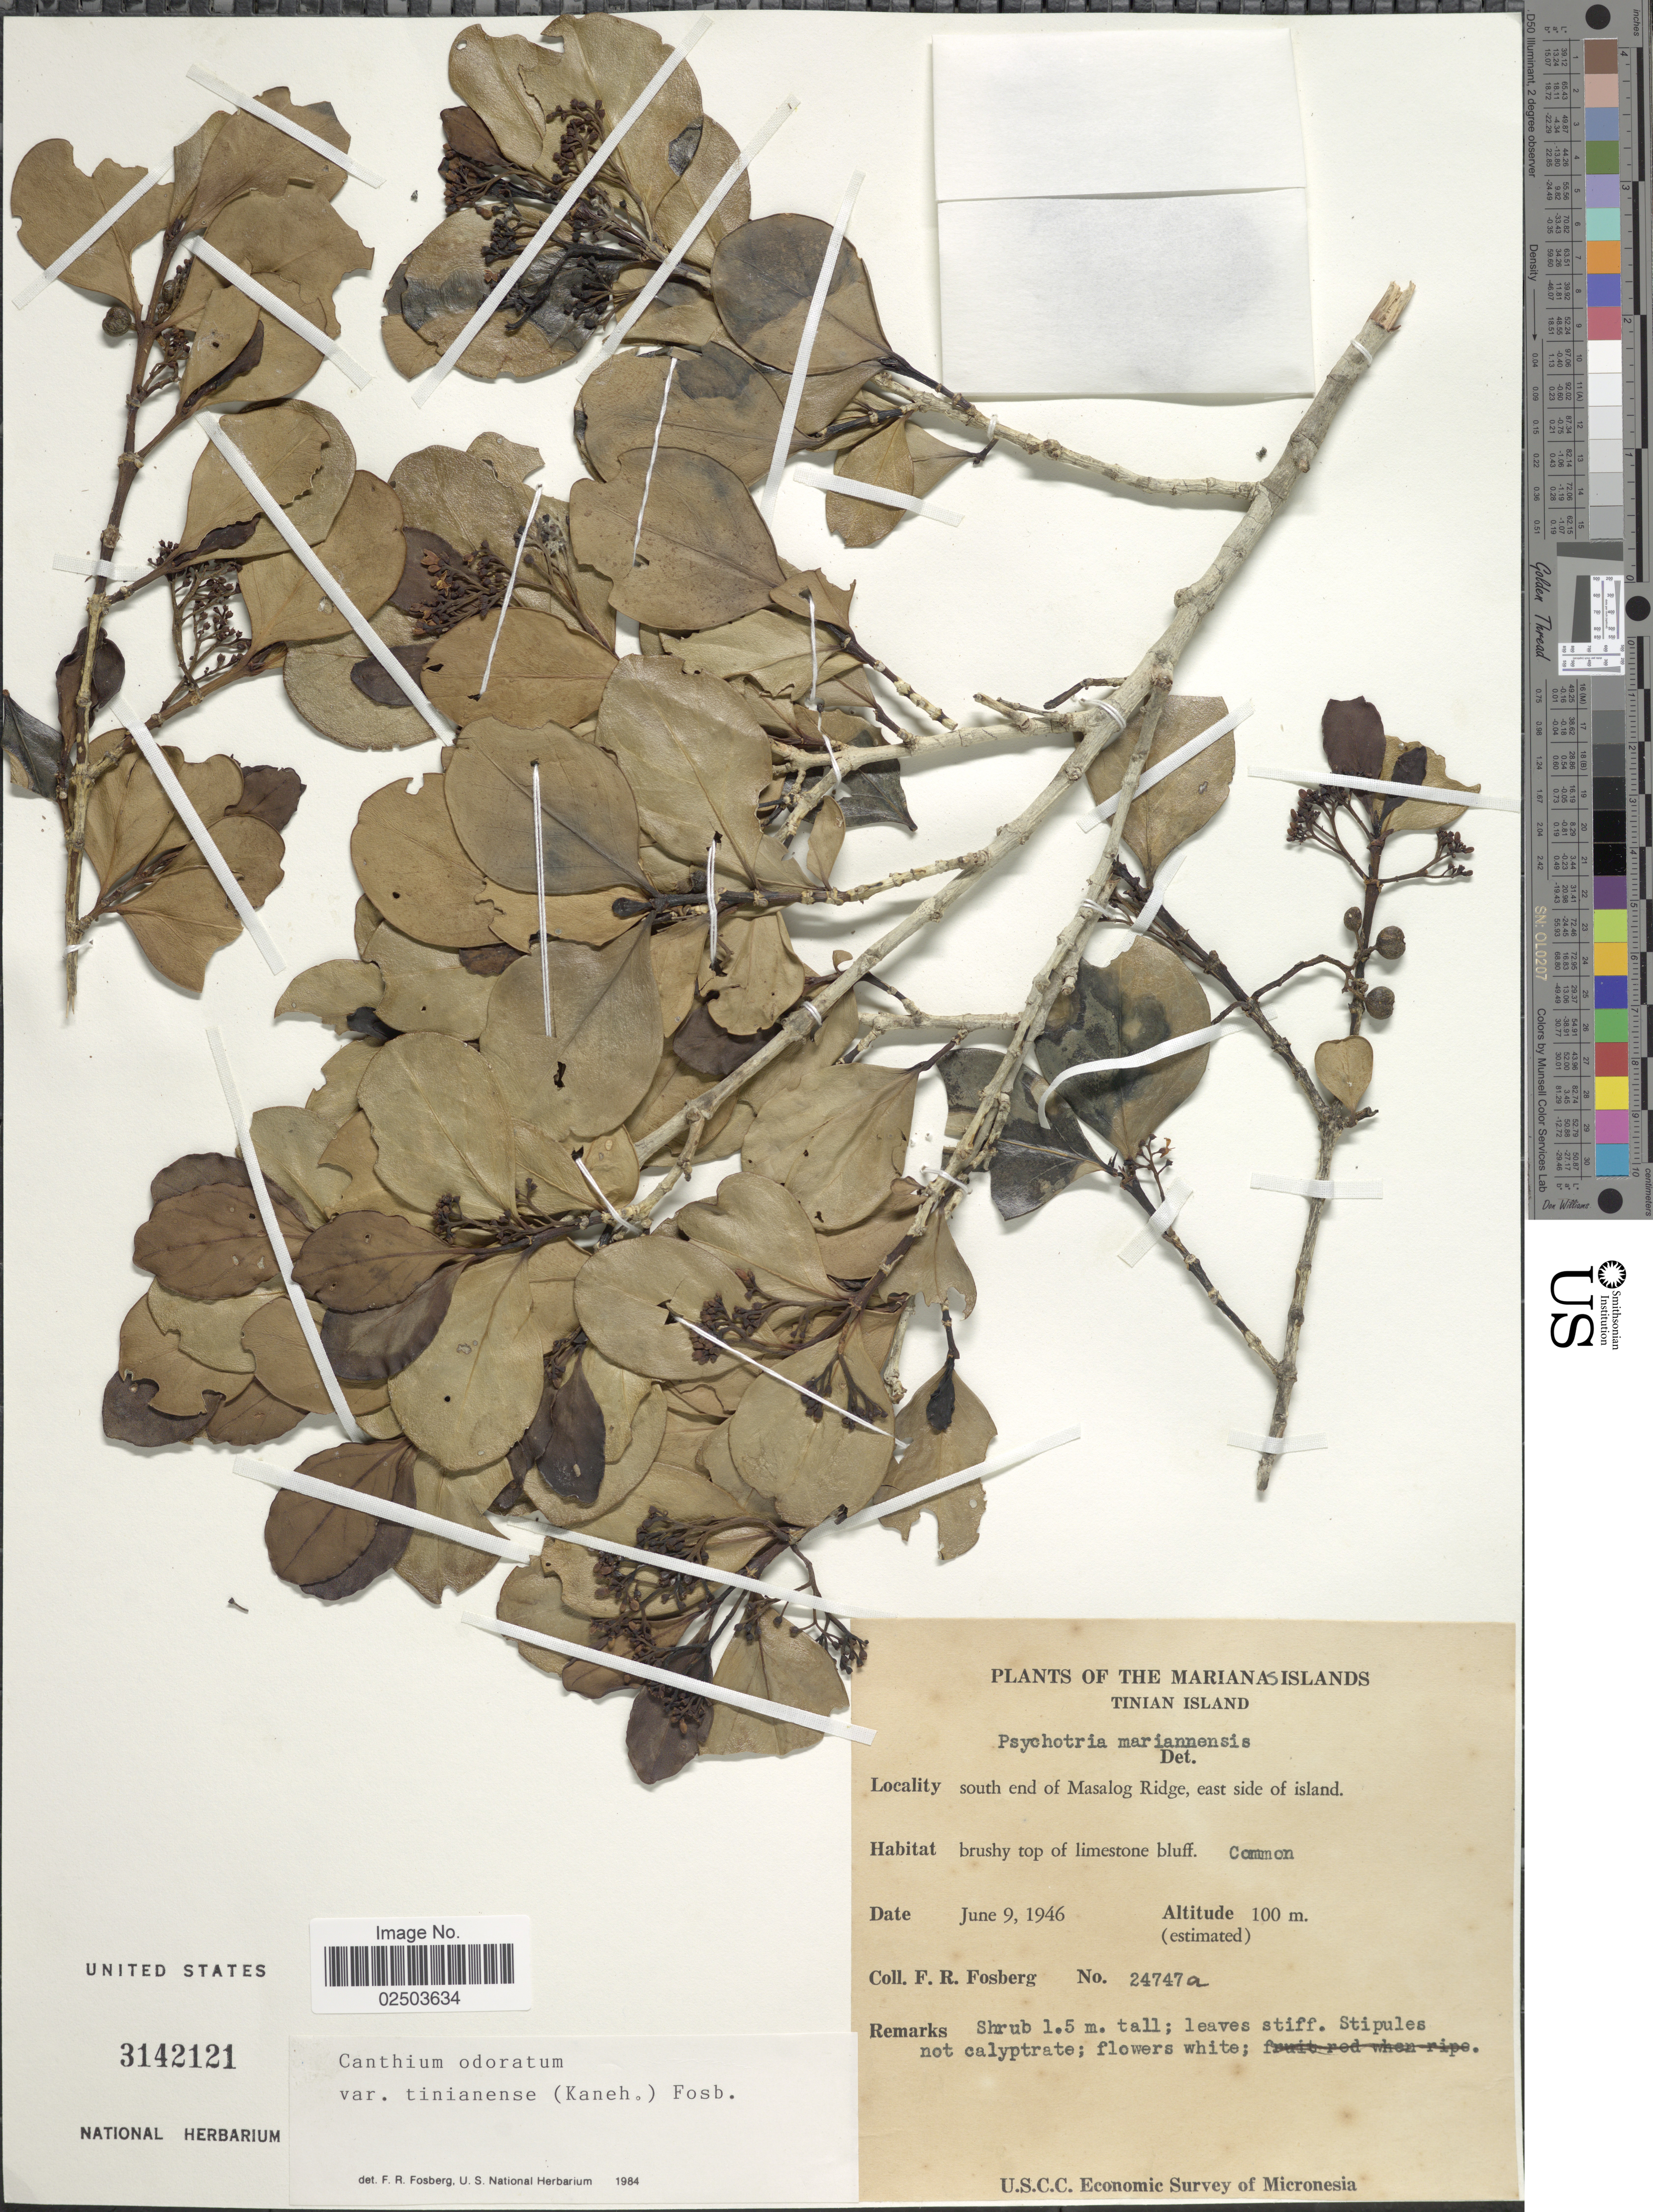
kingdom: Plantae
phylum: Tracheophyta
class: Magnoliopsida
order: Gentianales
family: Rubiaceae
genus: Psydrax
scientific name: Psydrax odorata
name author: (G. Forst.) A.C. Sm. & S.P. Darwin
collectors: F. R. Fosberg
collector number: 24747A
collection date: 1946-06-09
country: Northern Mariana Islands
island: Tinian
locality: Tinian Island, south end of Masalog Ridge, east side of island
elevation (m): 100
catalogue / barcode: US 3142121